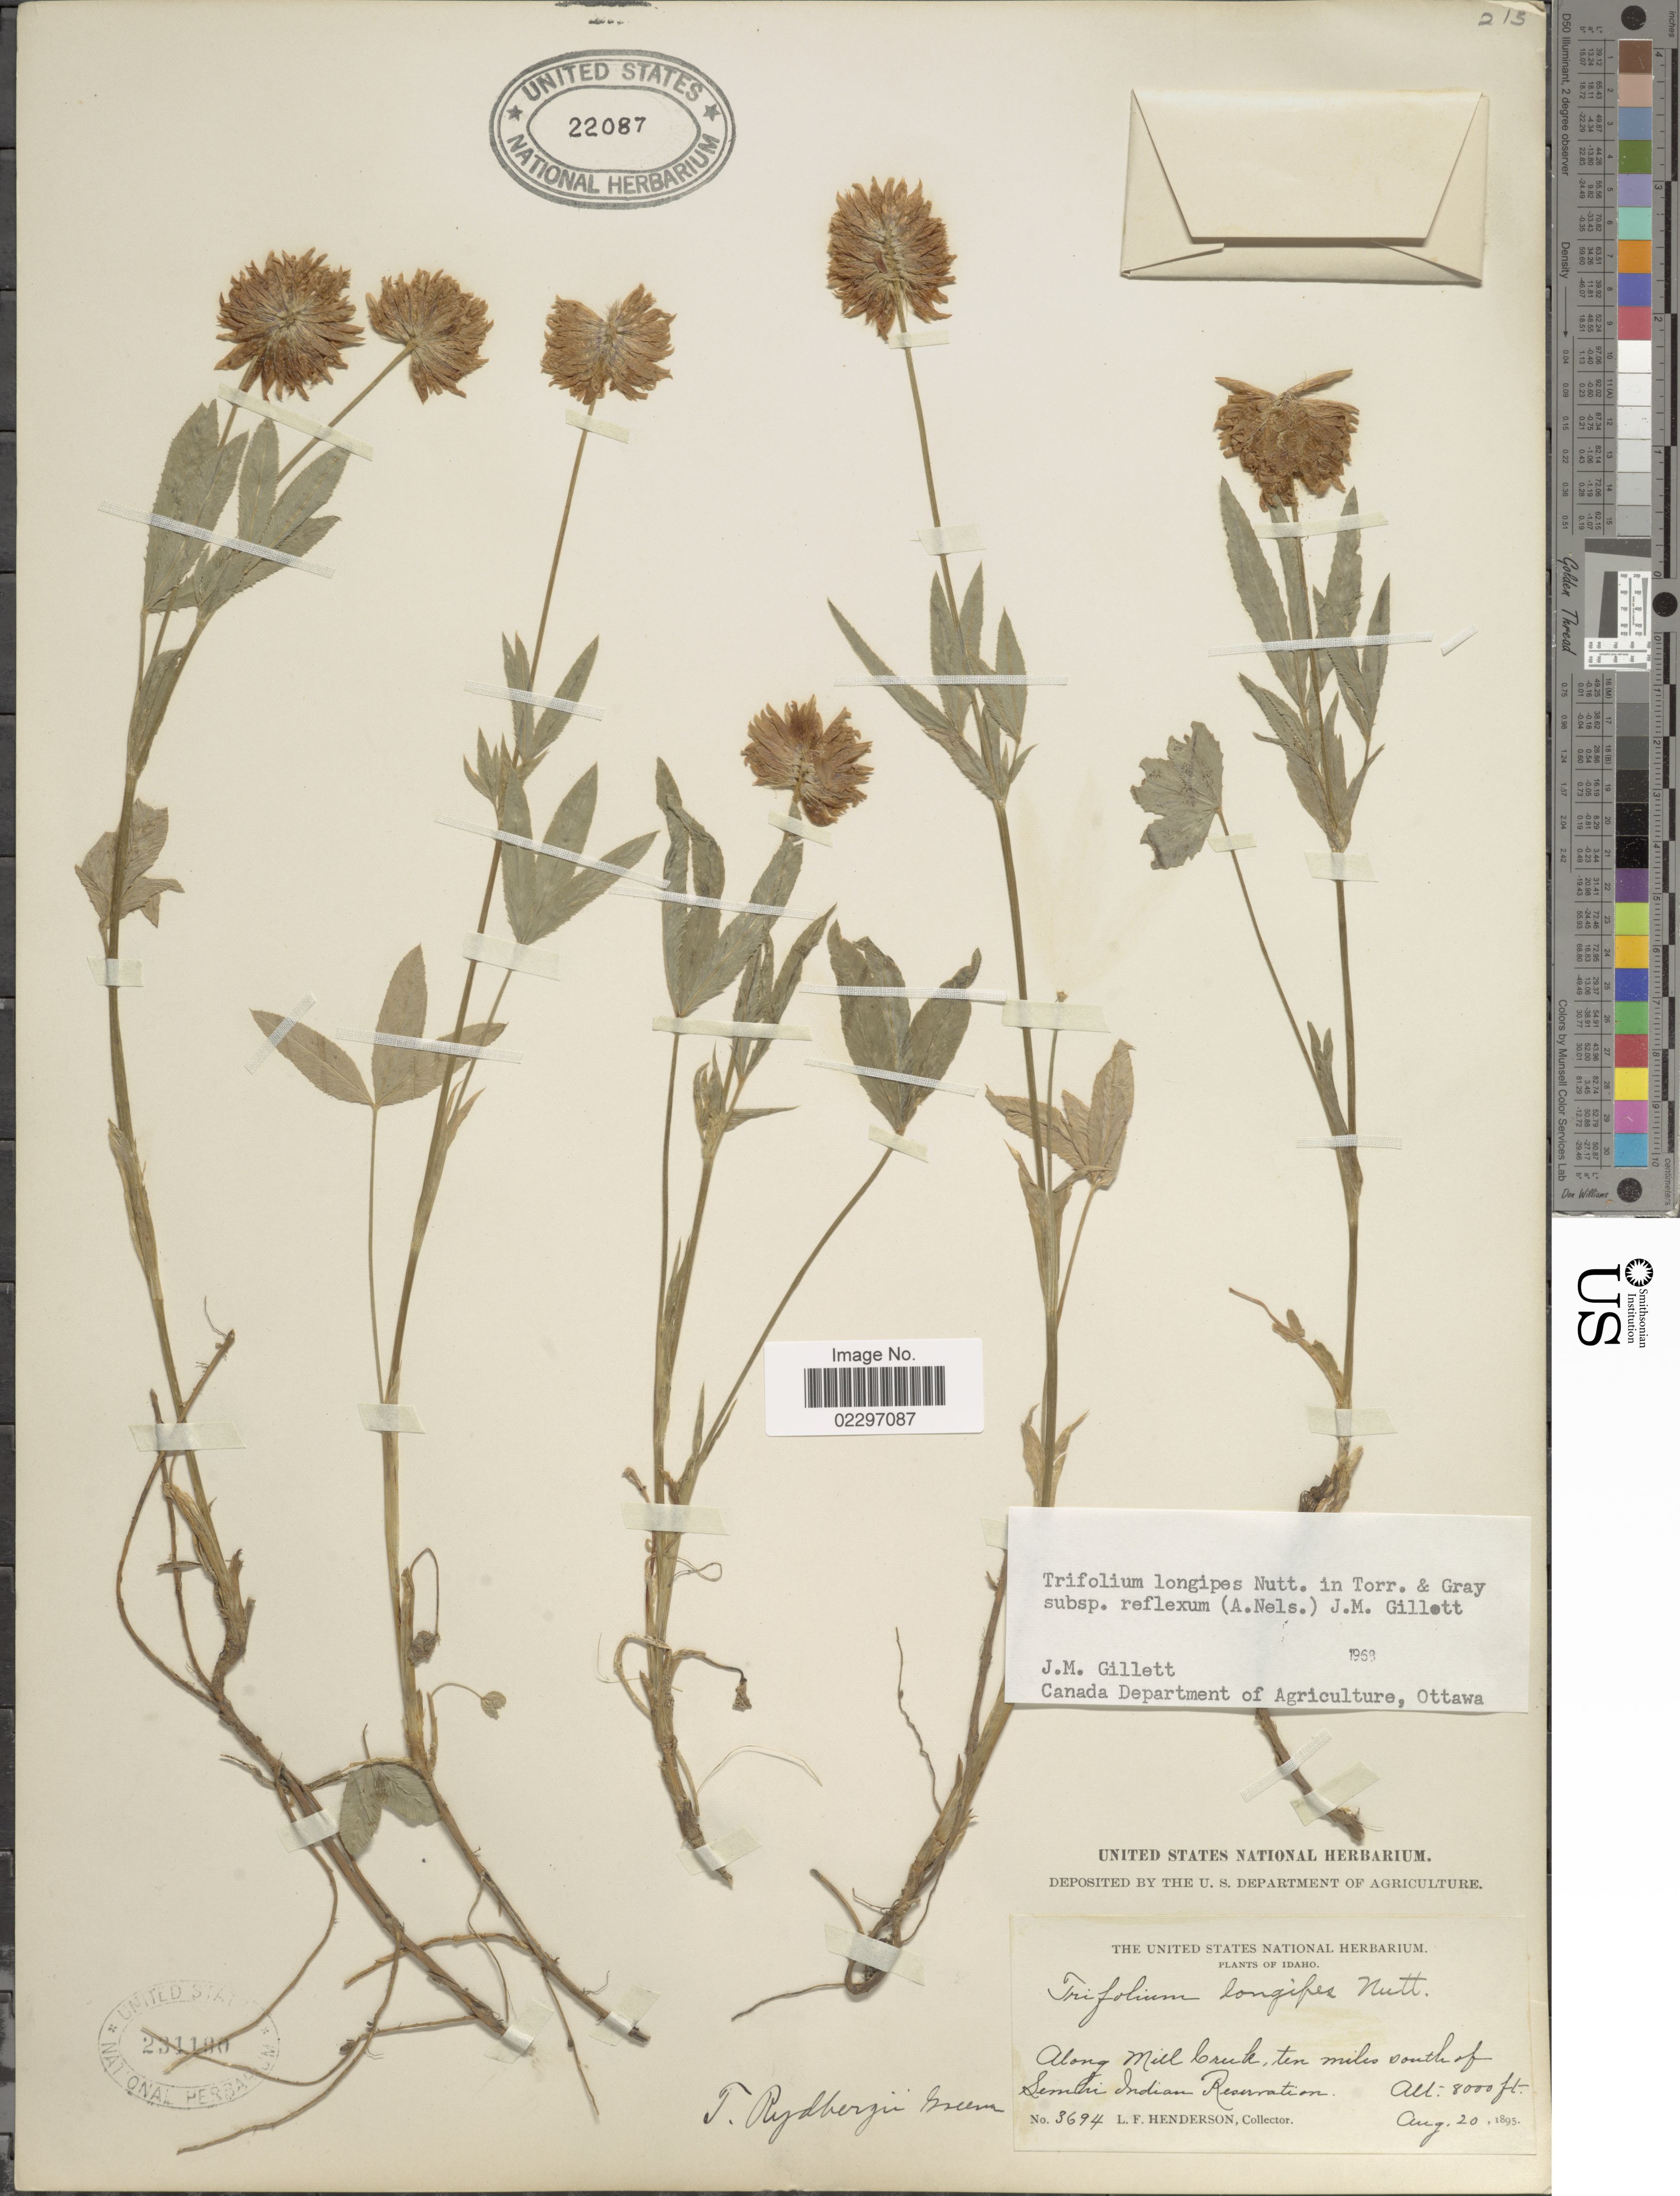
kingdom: Plantae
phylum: Tracheophyta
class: Magnoliopsida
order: Fabales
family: Fabaceae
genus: Trifolium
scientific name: Trifolium longipes subsp. reflexum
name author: (A. Nelson) J.M. Gillet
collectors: L. Henderson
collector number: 3694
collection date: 1895-08-20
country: United States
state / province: Idaho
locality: Along Mill Creek, 10 miles S of Lemhi Indian Reservation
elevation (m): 2438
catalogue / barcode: US 22087